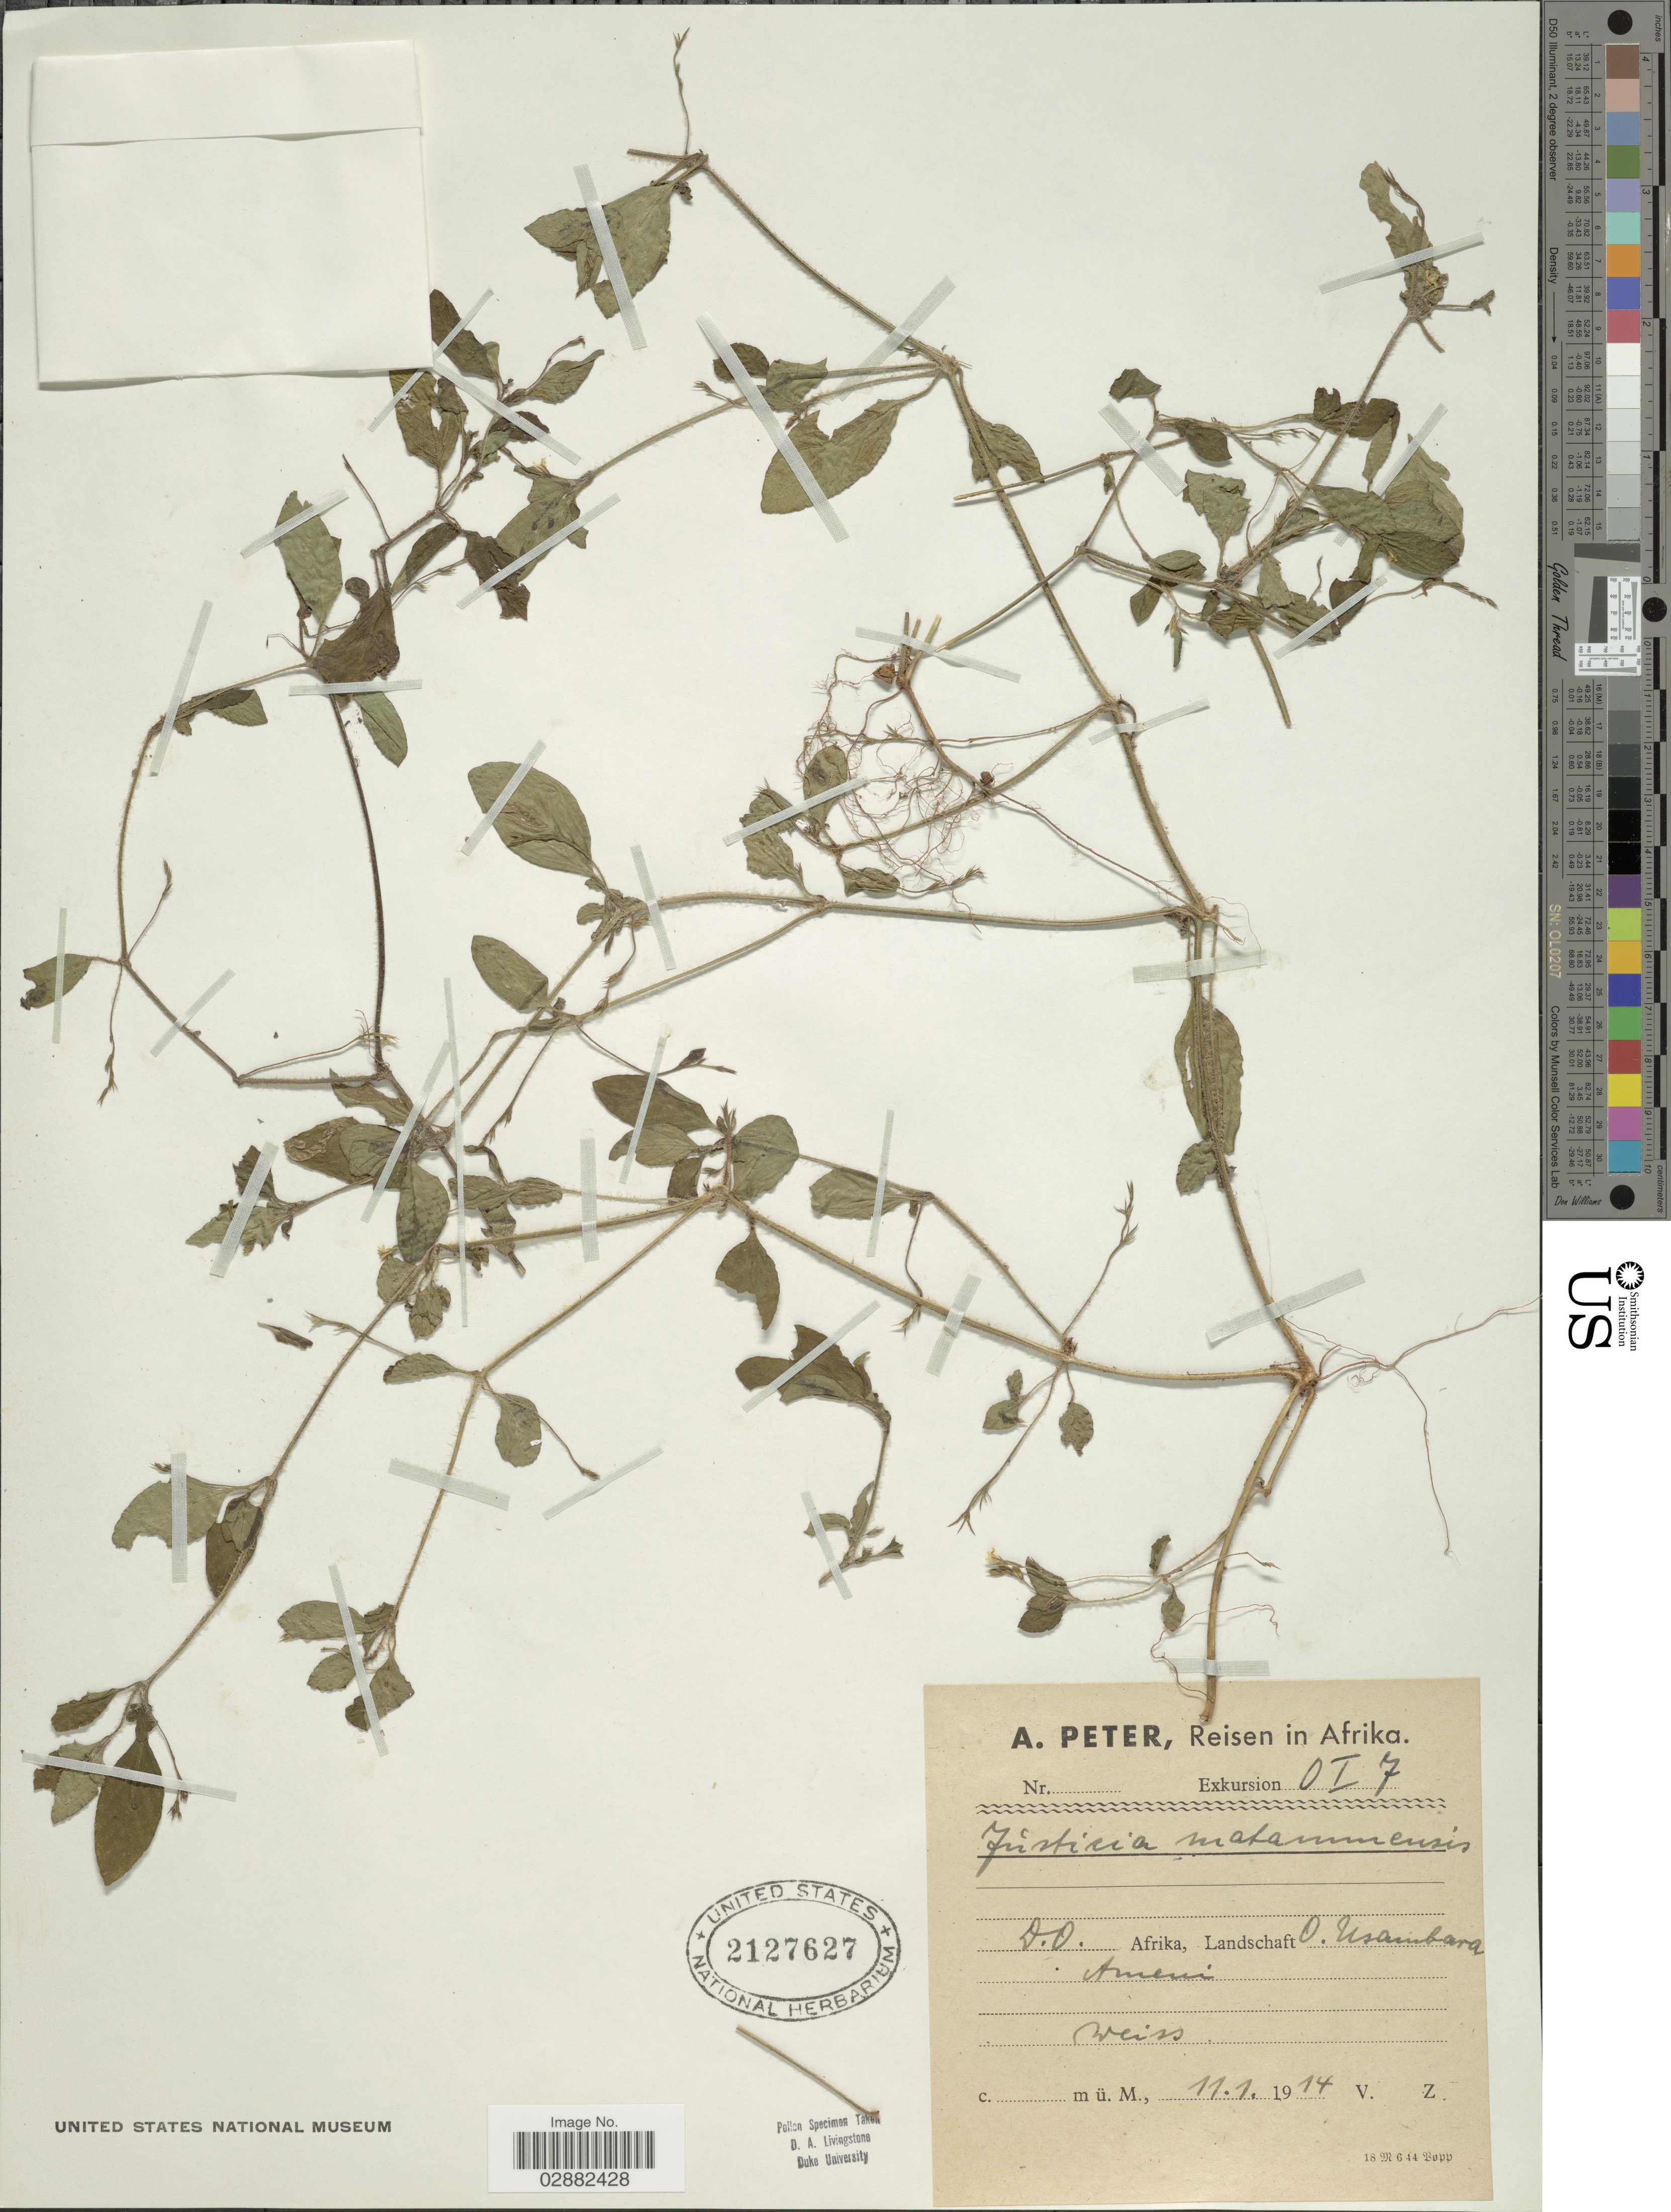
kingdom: Plantae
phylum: Tracheophyta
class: Magnoliopsida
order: Lamiales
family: Acanthaceae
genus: Justicia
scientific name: Justicia matammensis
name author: (Schweinf.) Oliv.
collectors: A. Peter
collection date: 1914-01-11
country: Tanzania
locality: Afrika, D.O. Afrika, Landschaft O. Usambara, Amani.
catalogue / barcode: US 2127627